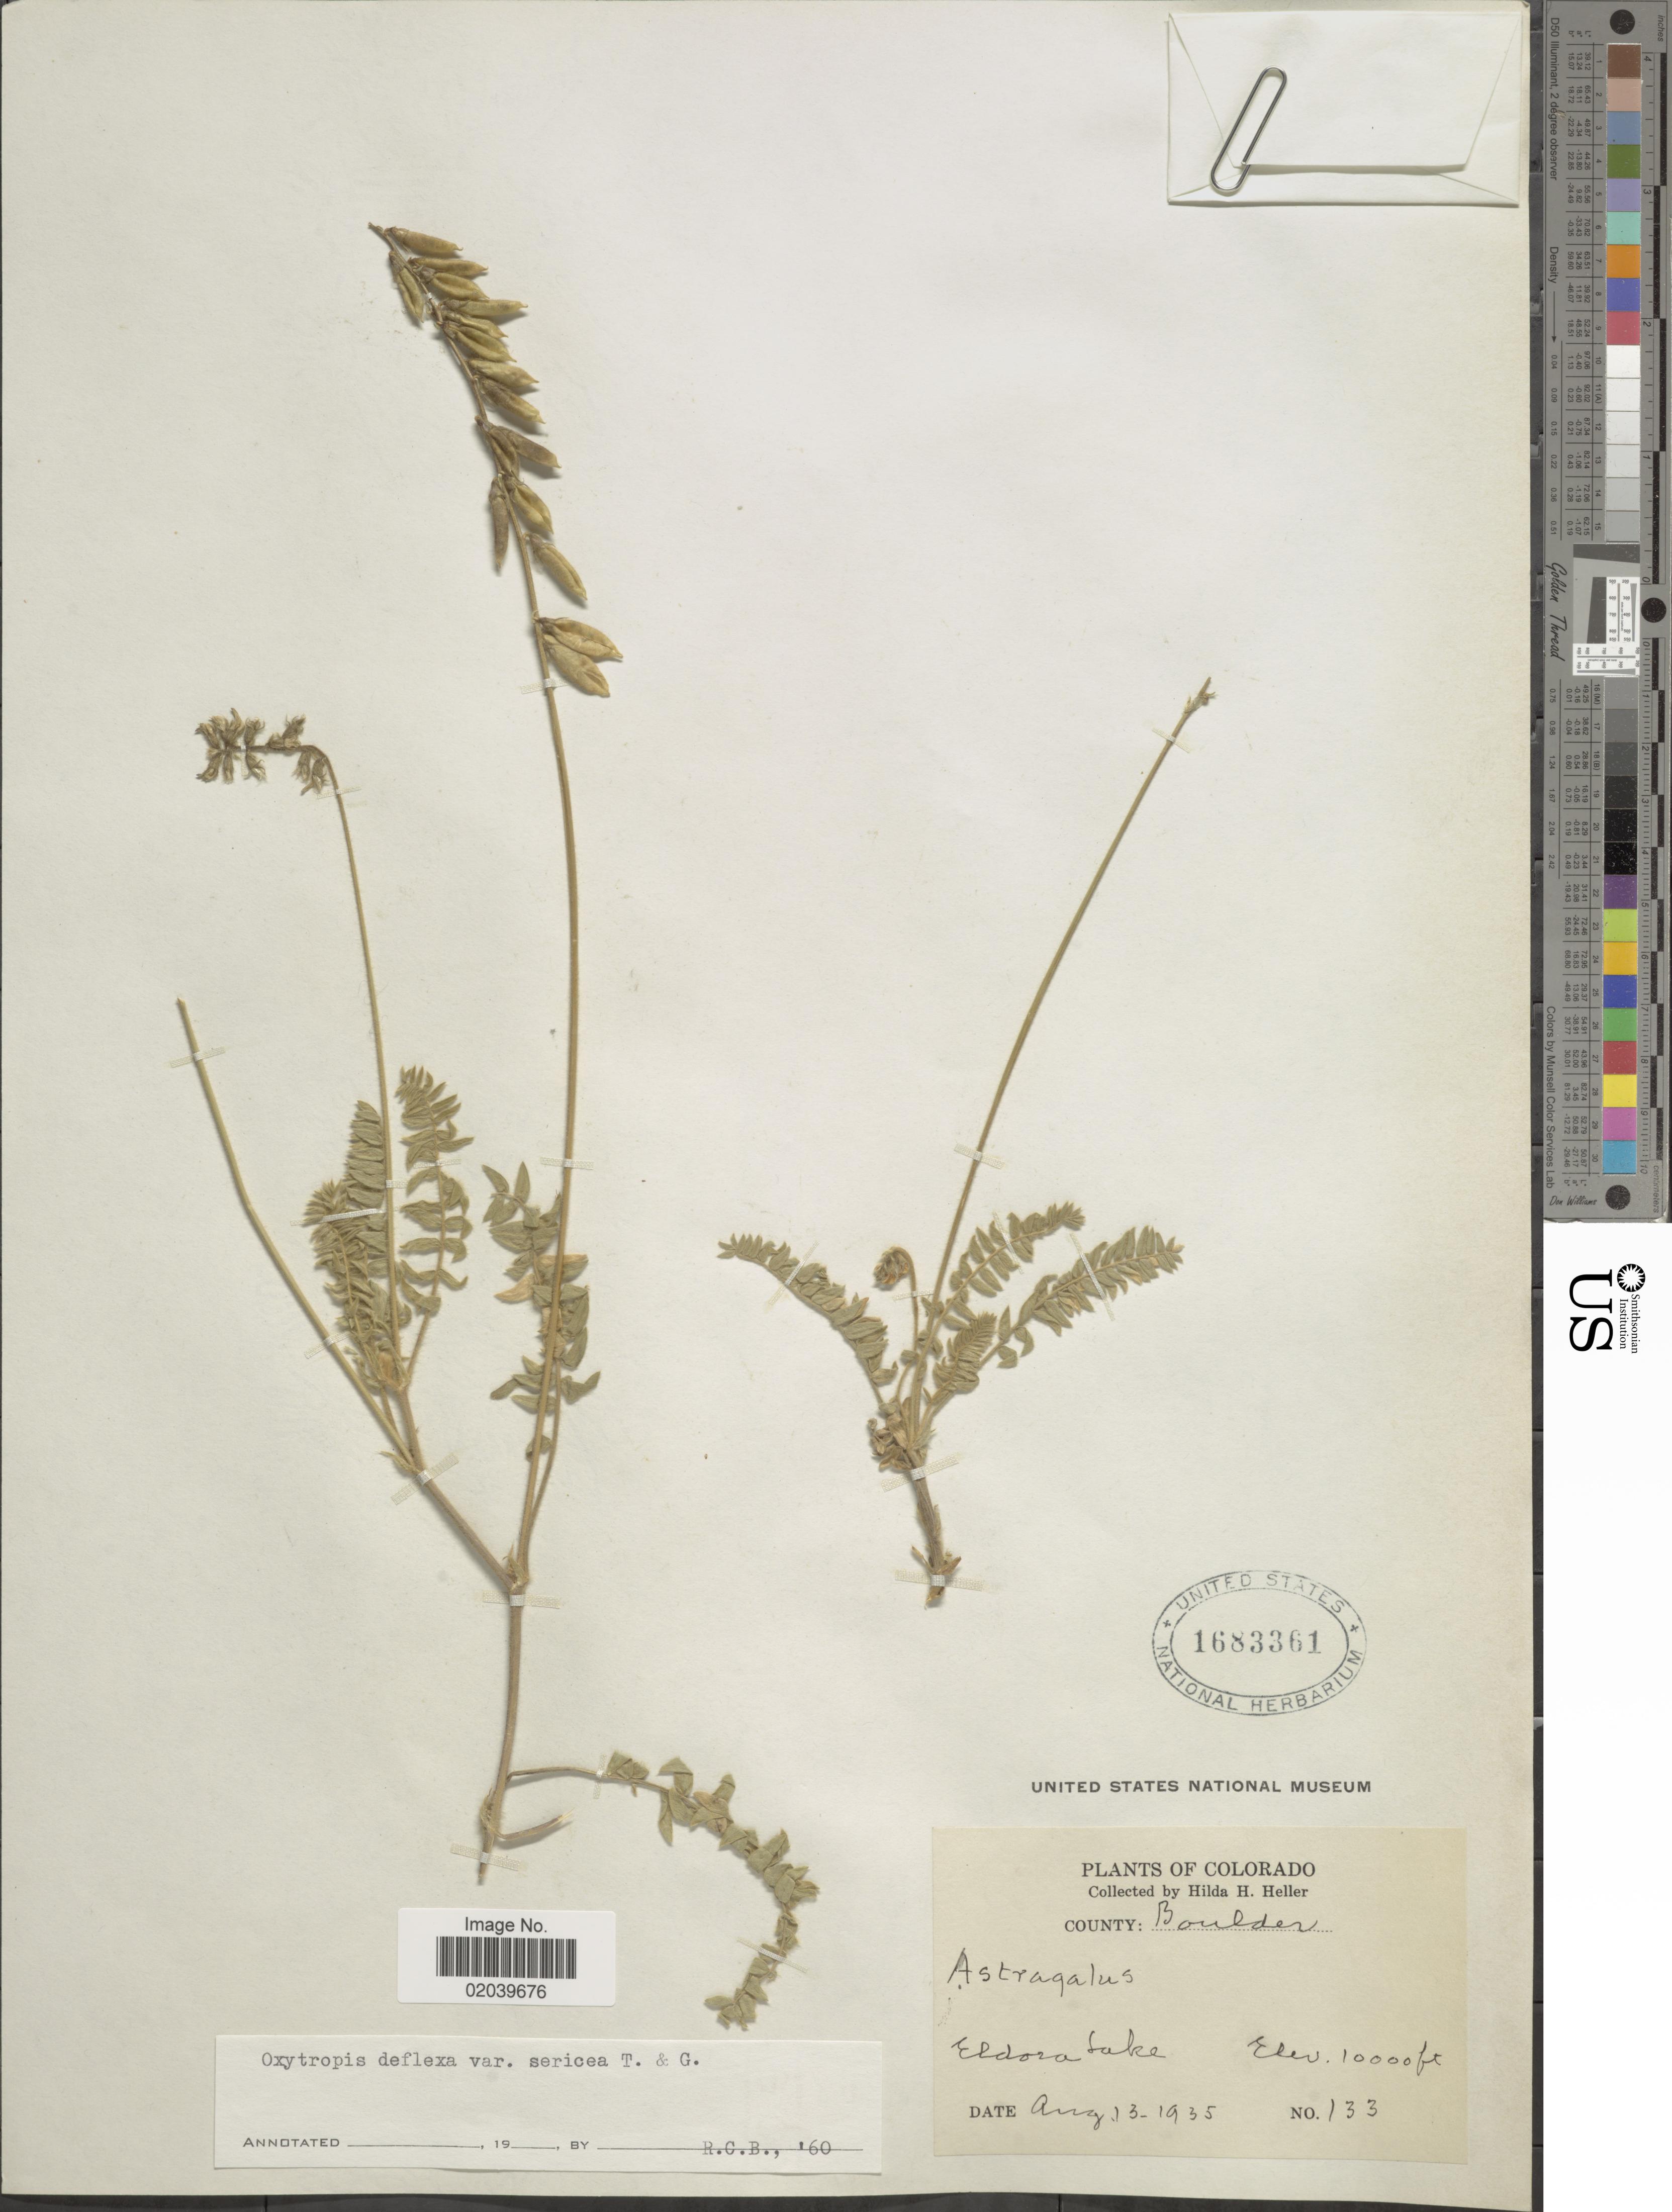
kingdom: Plantae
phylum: Tracheophyta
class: Magnoliopsida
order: Fabales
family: Fabaceae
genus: Oxytropis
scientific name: Oxytropis deflexa var. sericea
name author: Torr. & A. Gray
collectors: H. H. Heller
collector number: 133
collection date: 1935-08-13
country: United States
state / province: Colorado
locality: County: Boulder, Eldora Lake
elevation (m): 3048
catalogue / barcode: US 1683361